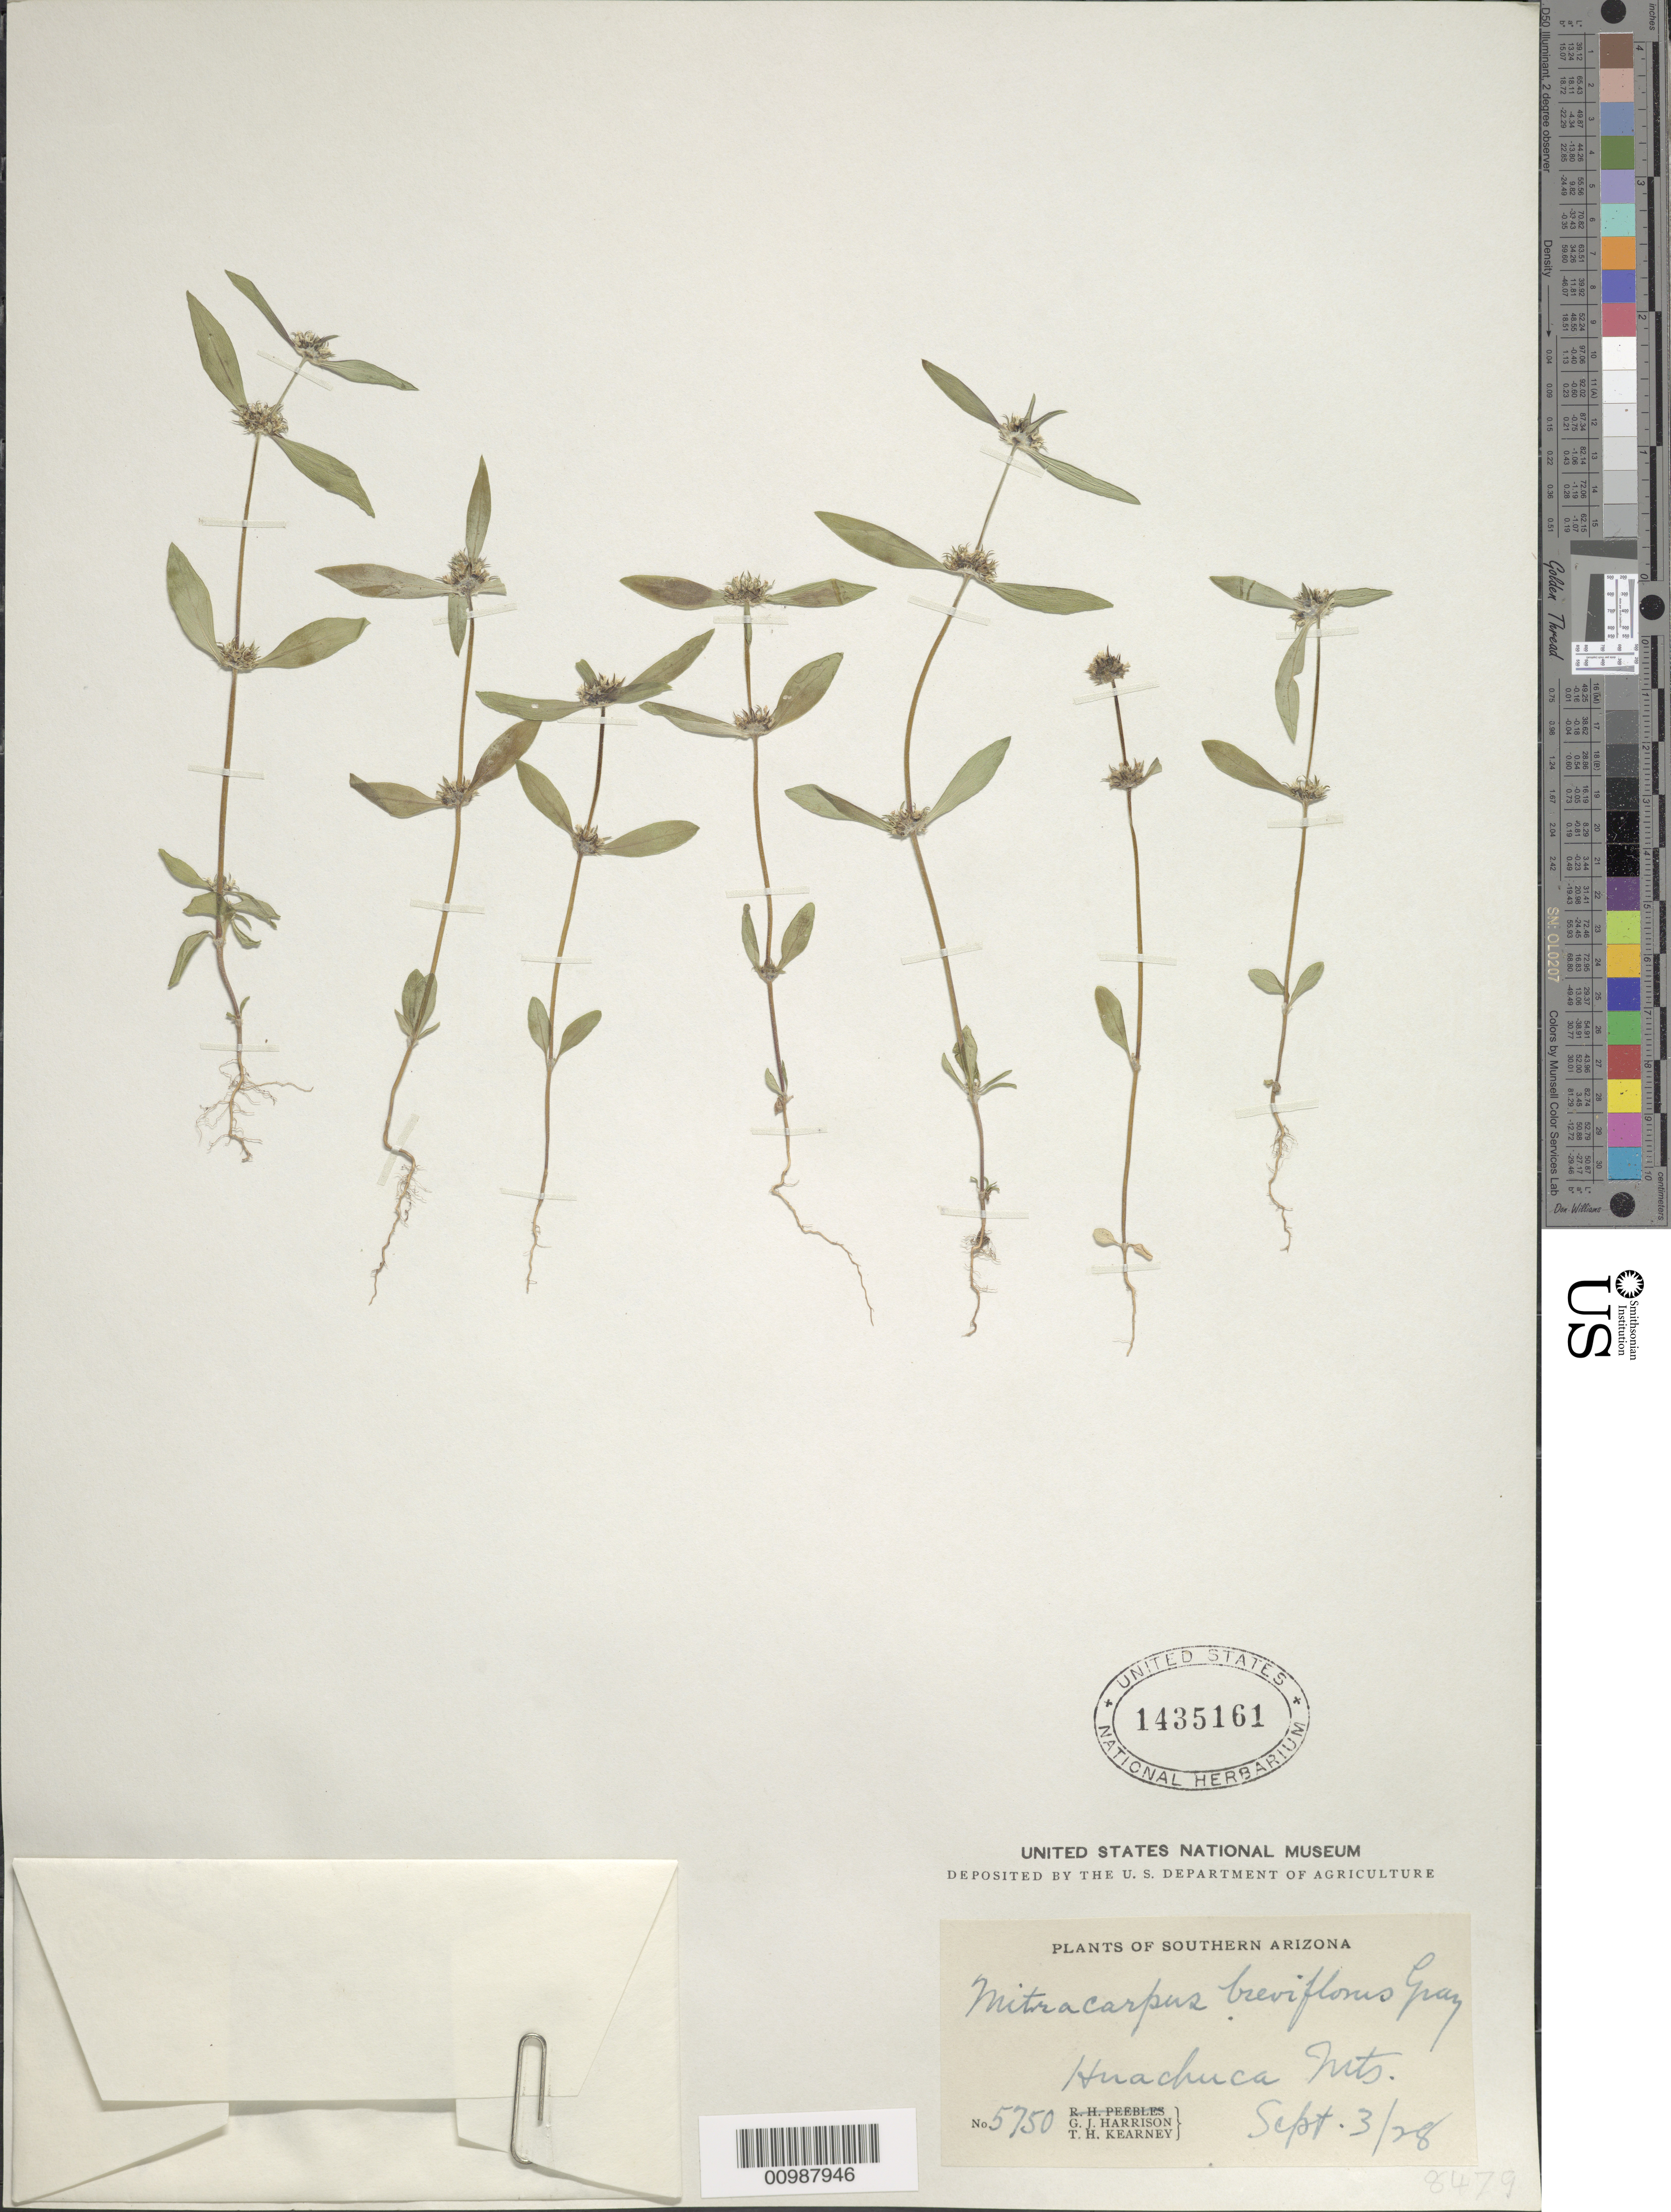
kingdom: Plantae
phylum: Tracheophyta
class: Magnoliopsida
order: Gentianales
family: Rubiaceae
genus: Mitracarpus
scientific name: Mitracarpus breviflorus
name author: A. Gray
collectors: G. J. Harrison & T. H. Kearney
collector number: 5750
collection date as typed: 03 Sep 1828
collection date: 1828-09-03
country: United States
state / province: Arizona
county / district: Cochise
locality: Huachuca Mountains.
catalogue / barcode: US 1435161